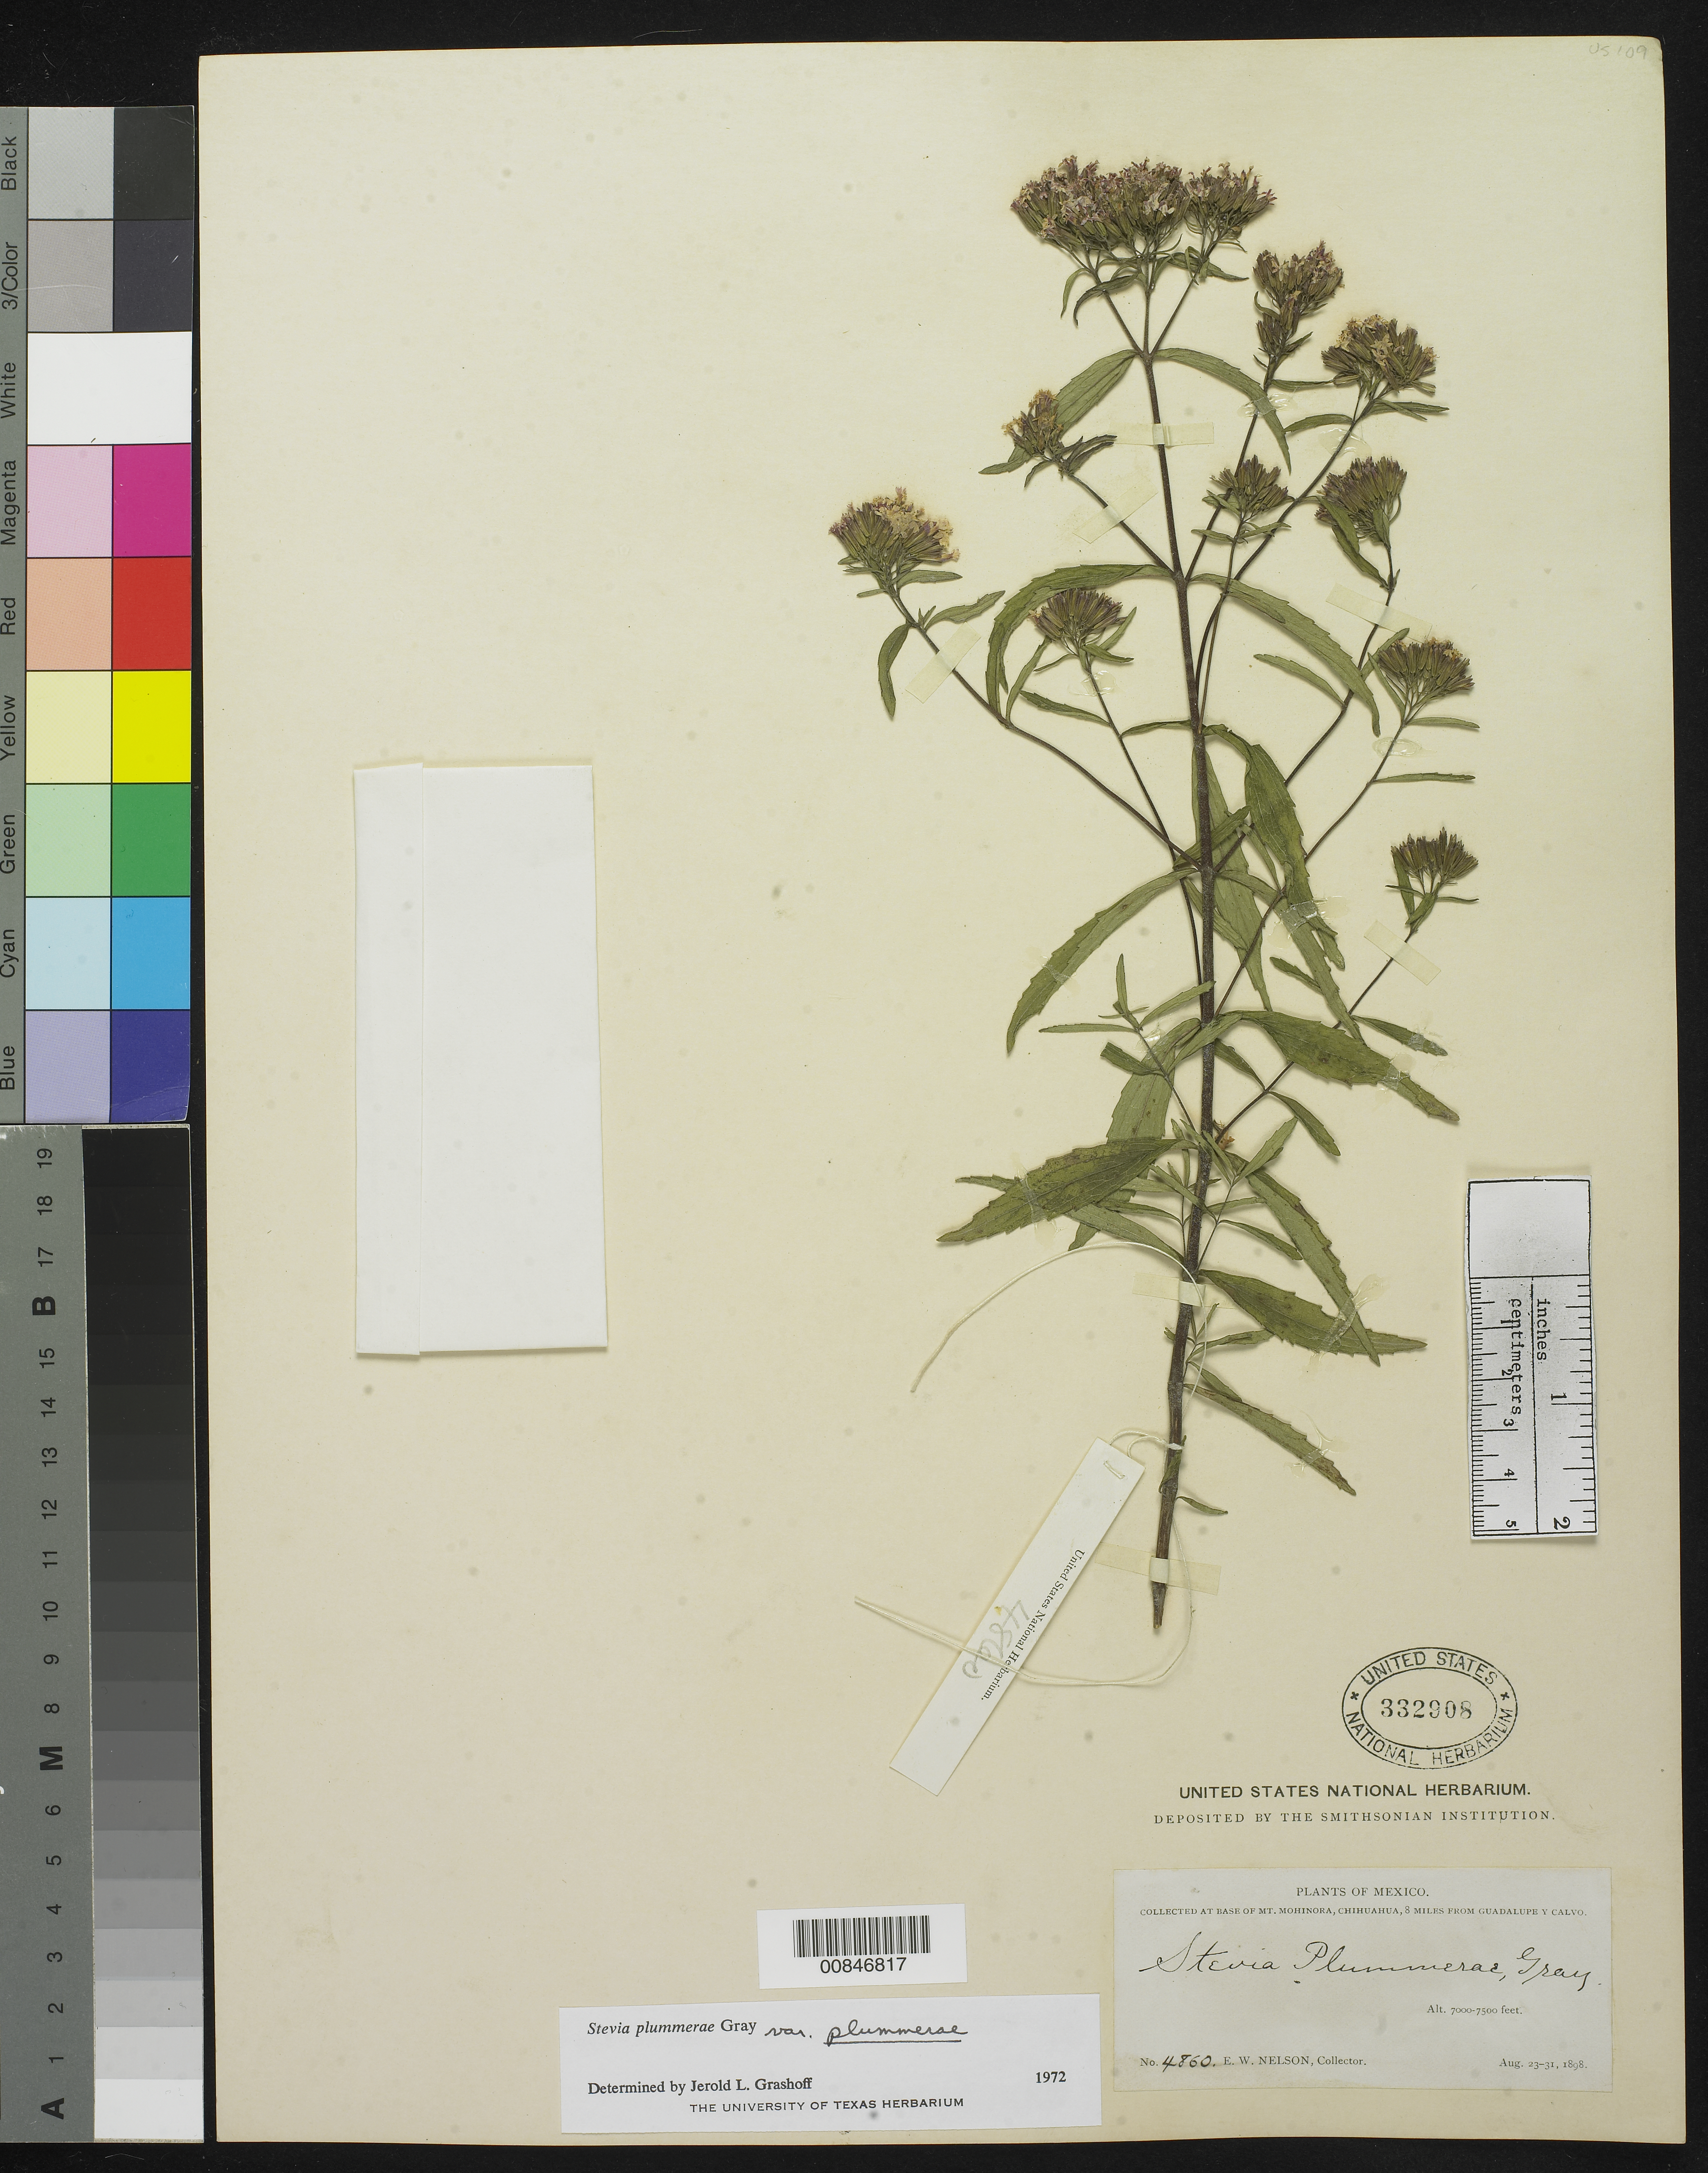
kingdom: Plantae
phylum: Tracheophyta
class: Magnoliopsida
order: Asterales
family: Asteraceae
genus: Stevia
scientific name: Stevia plummerae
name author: A. Gray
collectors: E. W. Nelson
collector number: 4860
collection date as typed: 23 Aug 1898 to 31 Aug 1898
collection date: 1898-08-23/1898-08-31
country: Mexico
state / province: Chihuahua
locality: Base of Mt. Mohinora, Chihuahua, 8 miles from Guadalupe y Calvo.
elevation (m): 2134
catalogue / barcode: US 332908